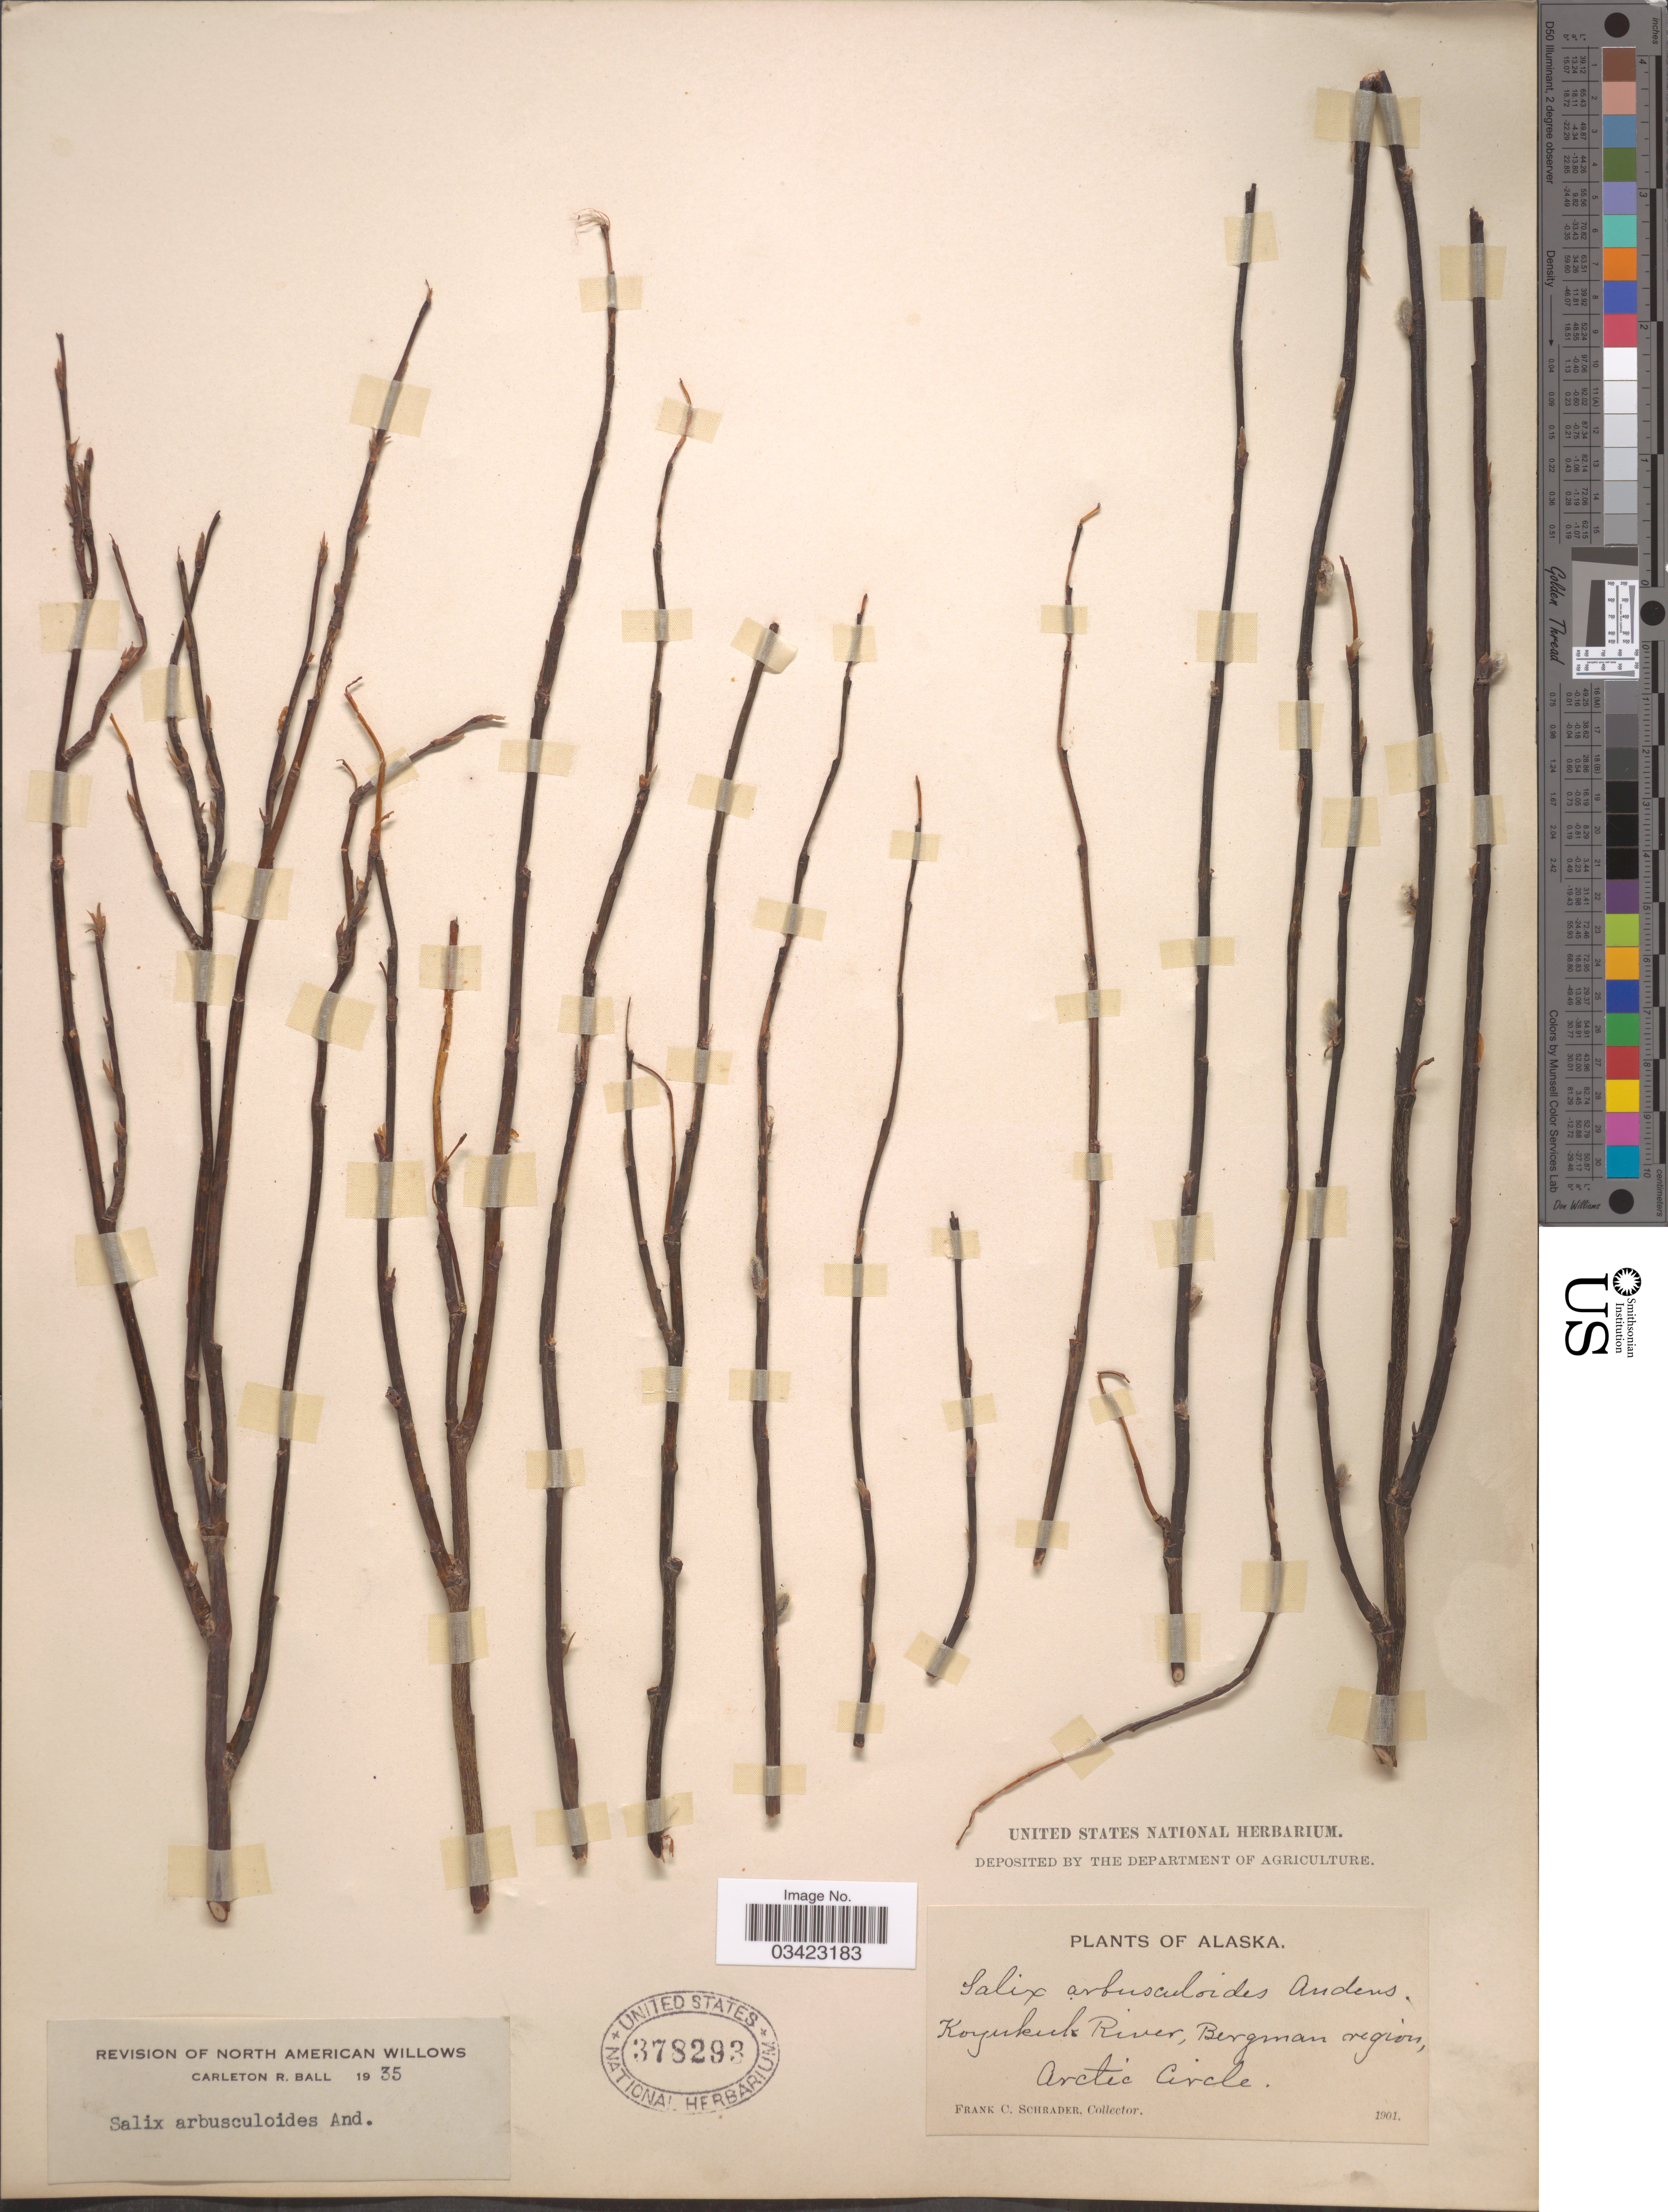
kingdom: Plantae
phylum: Tracheophyta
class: Magnoliopsida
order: Malpighiales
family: Salicaceae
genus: Salix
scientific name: Salix arbusculoides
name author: Andersson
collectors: F. C. Schrader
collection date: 1901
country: United States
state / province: Alaska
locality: Koyukuk River, Bergman region, Arctic Circle.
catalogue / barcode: US 378293